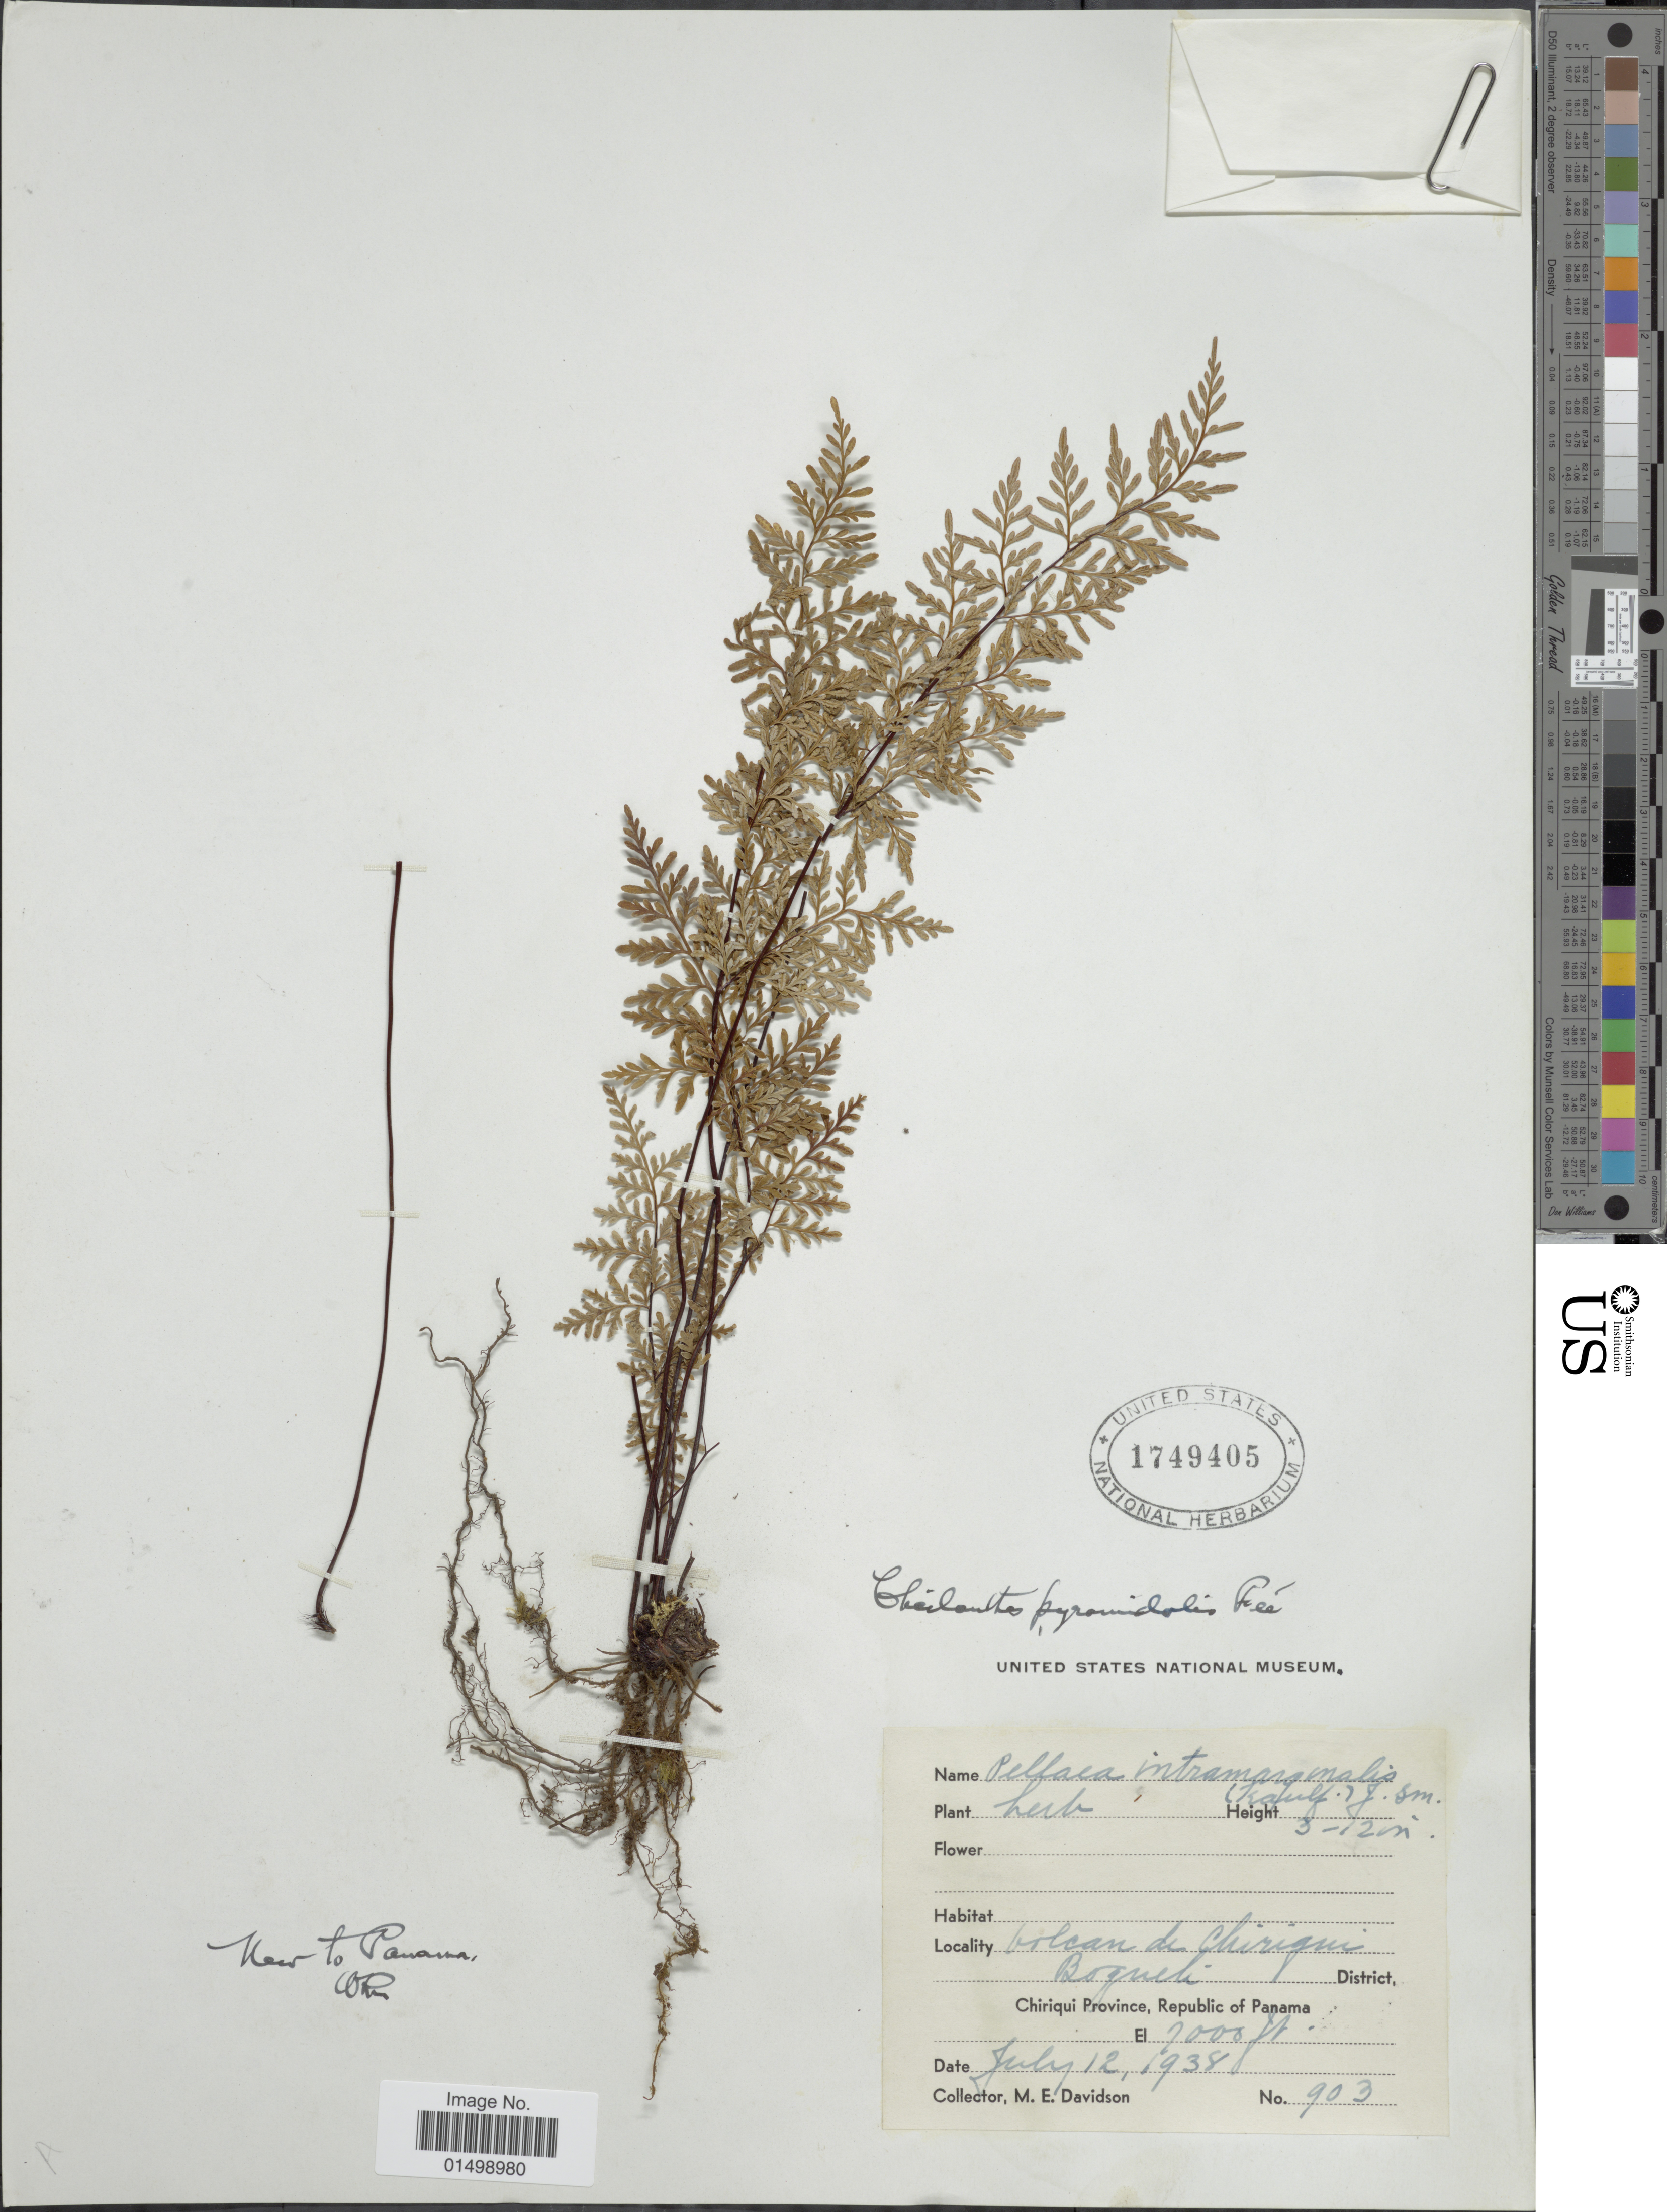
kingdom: Plantae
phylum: Tracheophyta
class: Polypodiopsida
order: Polypodiales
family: Pteridaceae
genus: Cheilanthes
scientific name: Cheilanthes pyramidalis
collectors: M. E. Davidson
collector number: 903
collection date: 1938-07-12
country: Panama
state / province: Chiriqui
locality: Volcan de Chiriqui Bogueli, District Chiriqui Province, Republic of Panama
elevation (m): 2134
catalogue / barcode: US 1749405